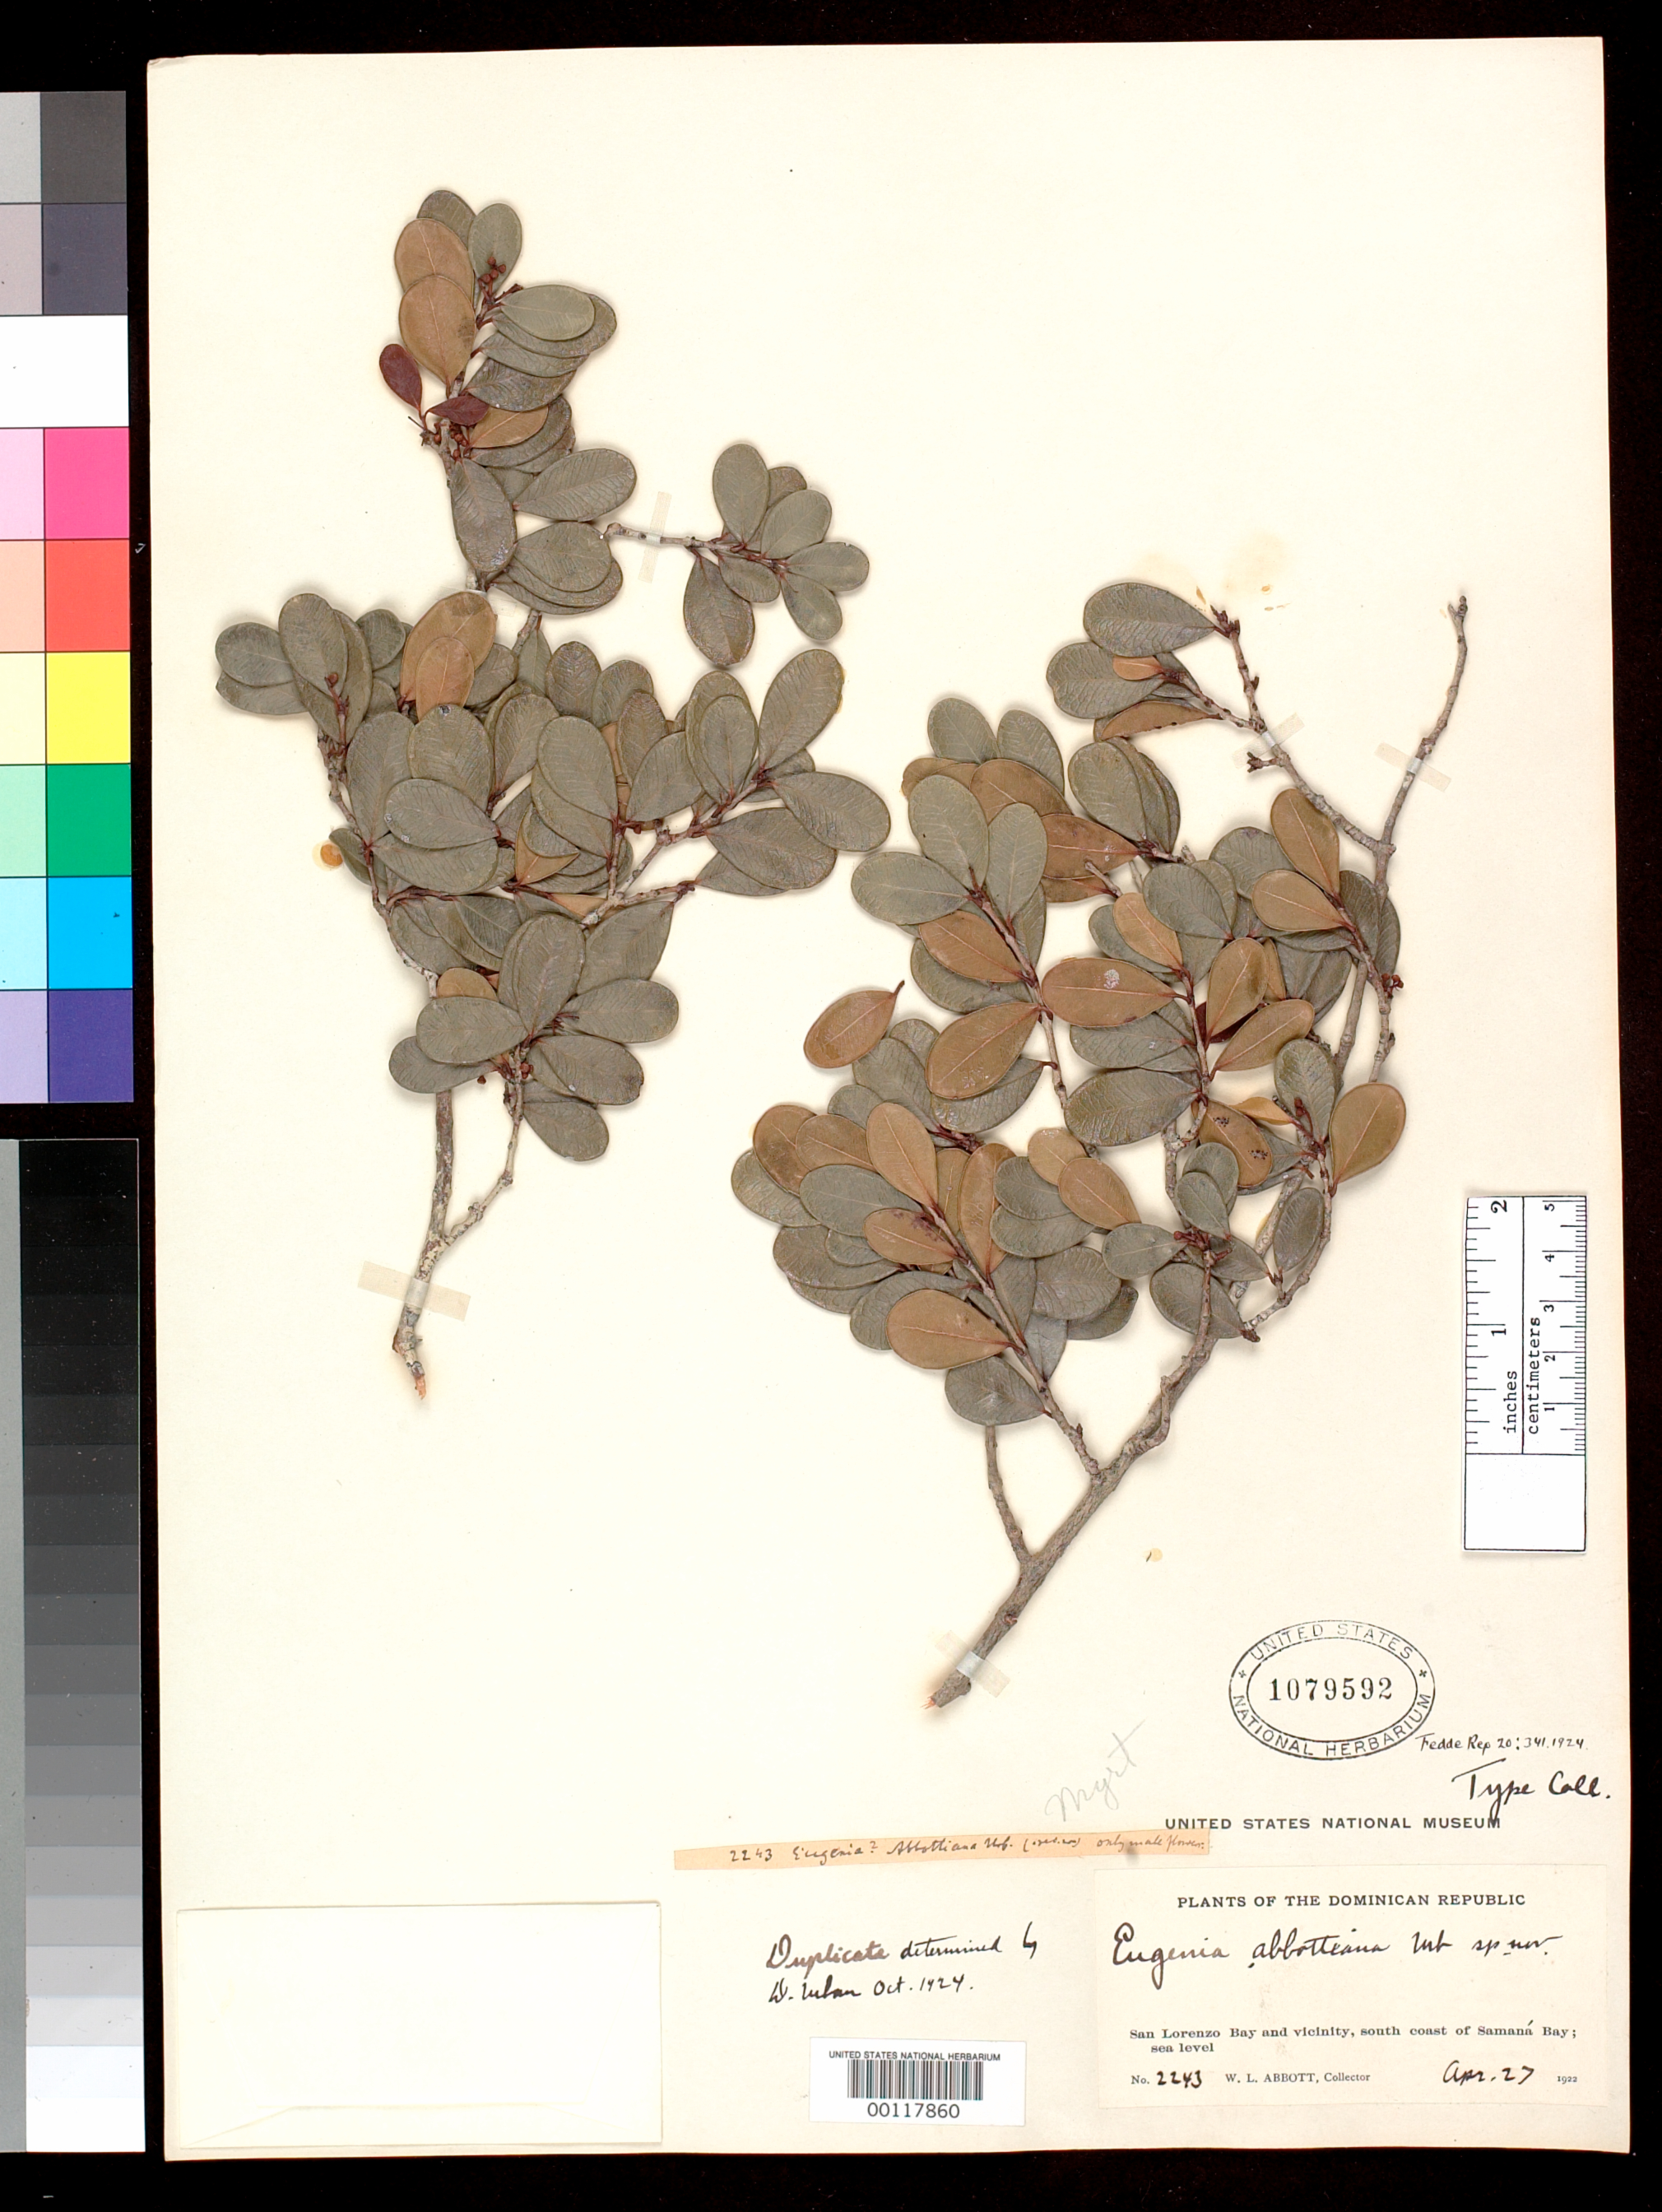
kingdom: Plantae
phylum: Tracheophyta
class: Magnoliopsida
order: Myrtales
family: Myrtaceae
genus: Eugenia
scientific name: Eugenia abbottiana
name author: Urb.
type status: Isotype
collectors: W. L. Abbott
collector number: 2243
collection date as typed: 27 Apr 1922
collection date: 1922-04-27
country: Dominican Republic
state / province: Samaná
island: Hispaniola Island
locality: Samana near San Lorenzo.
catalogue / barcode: US 1079592